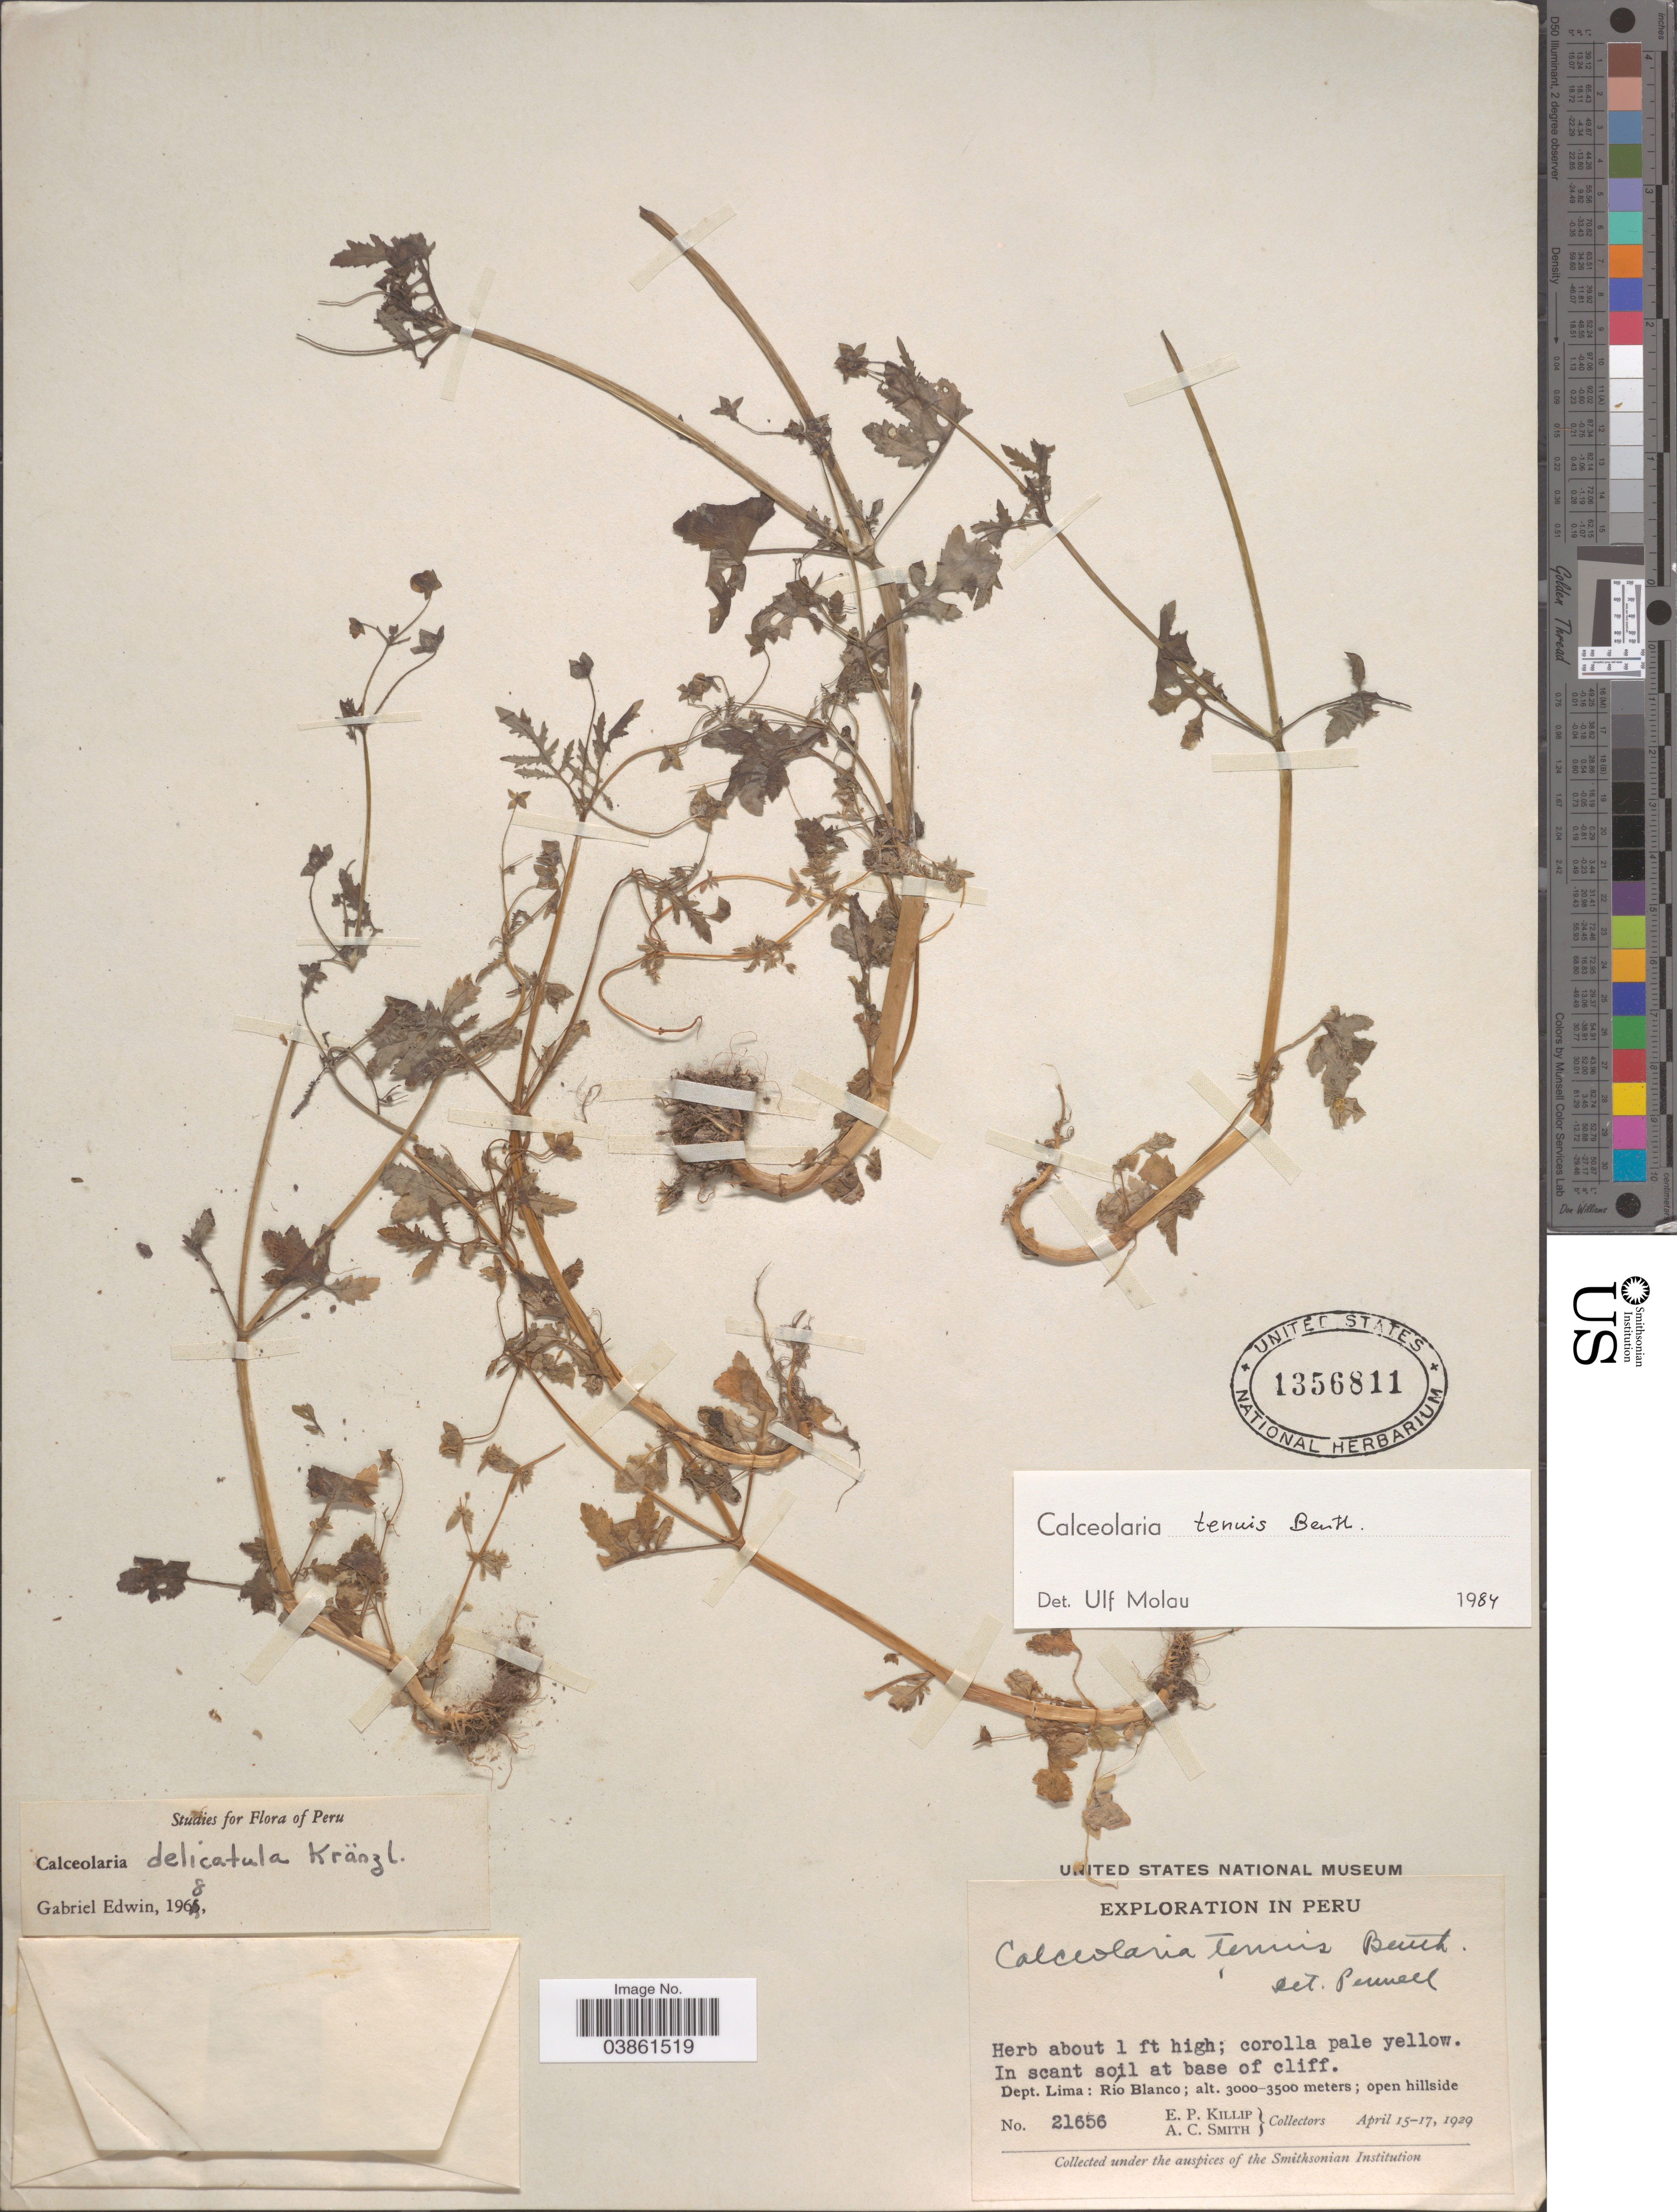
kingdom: Plantae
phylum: Tracheophyta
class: Magnoliopsida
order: Lamiales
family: Calceolariaceae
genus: Calceolaria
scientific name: Calceolaria tenuis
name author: Benth.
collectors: E. P. Killip & A. C. Smith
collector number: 21656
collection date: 1929-04-15/1929-04-17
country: Peru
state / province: Lima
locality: Dept. Lima: Río Blanco.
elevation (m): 3000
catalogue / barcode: US 1356811